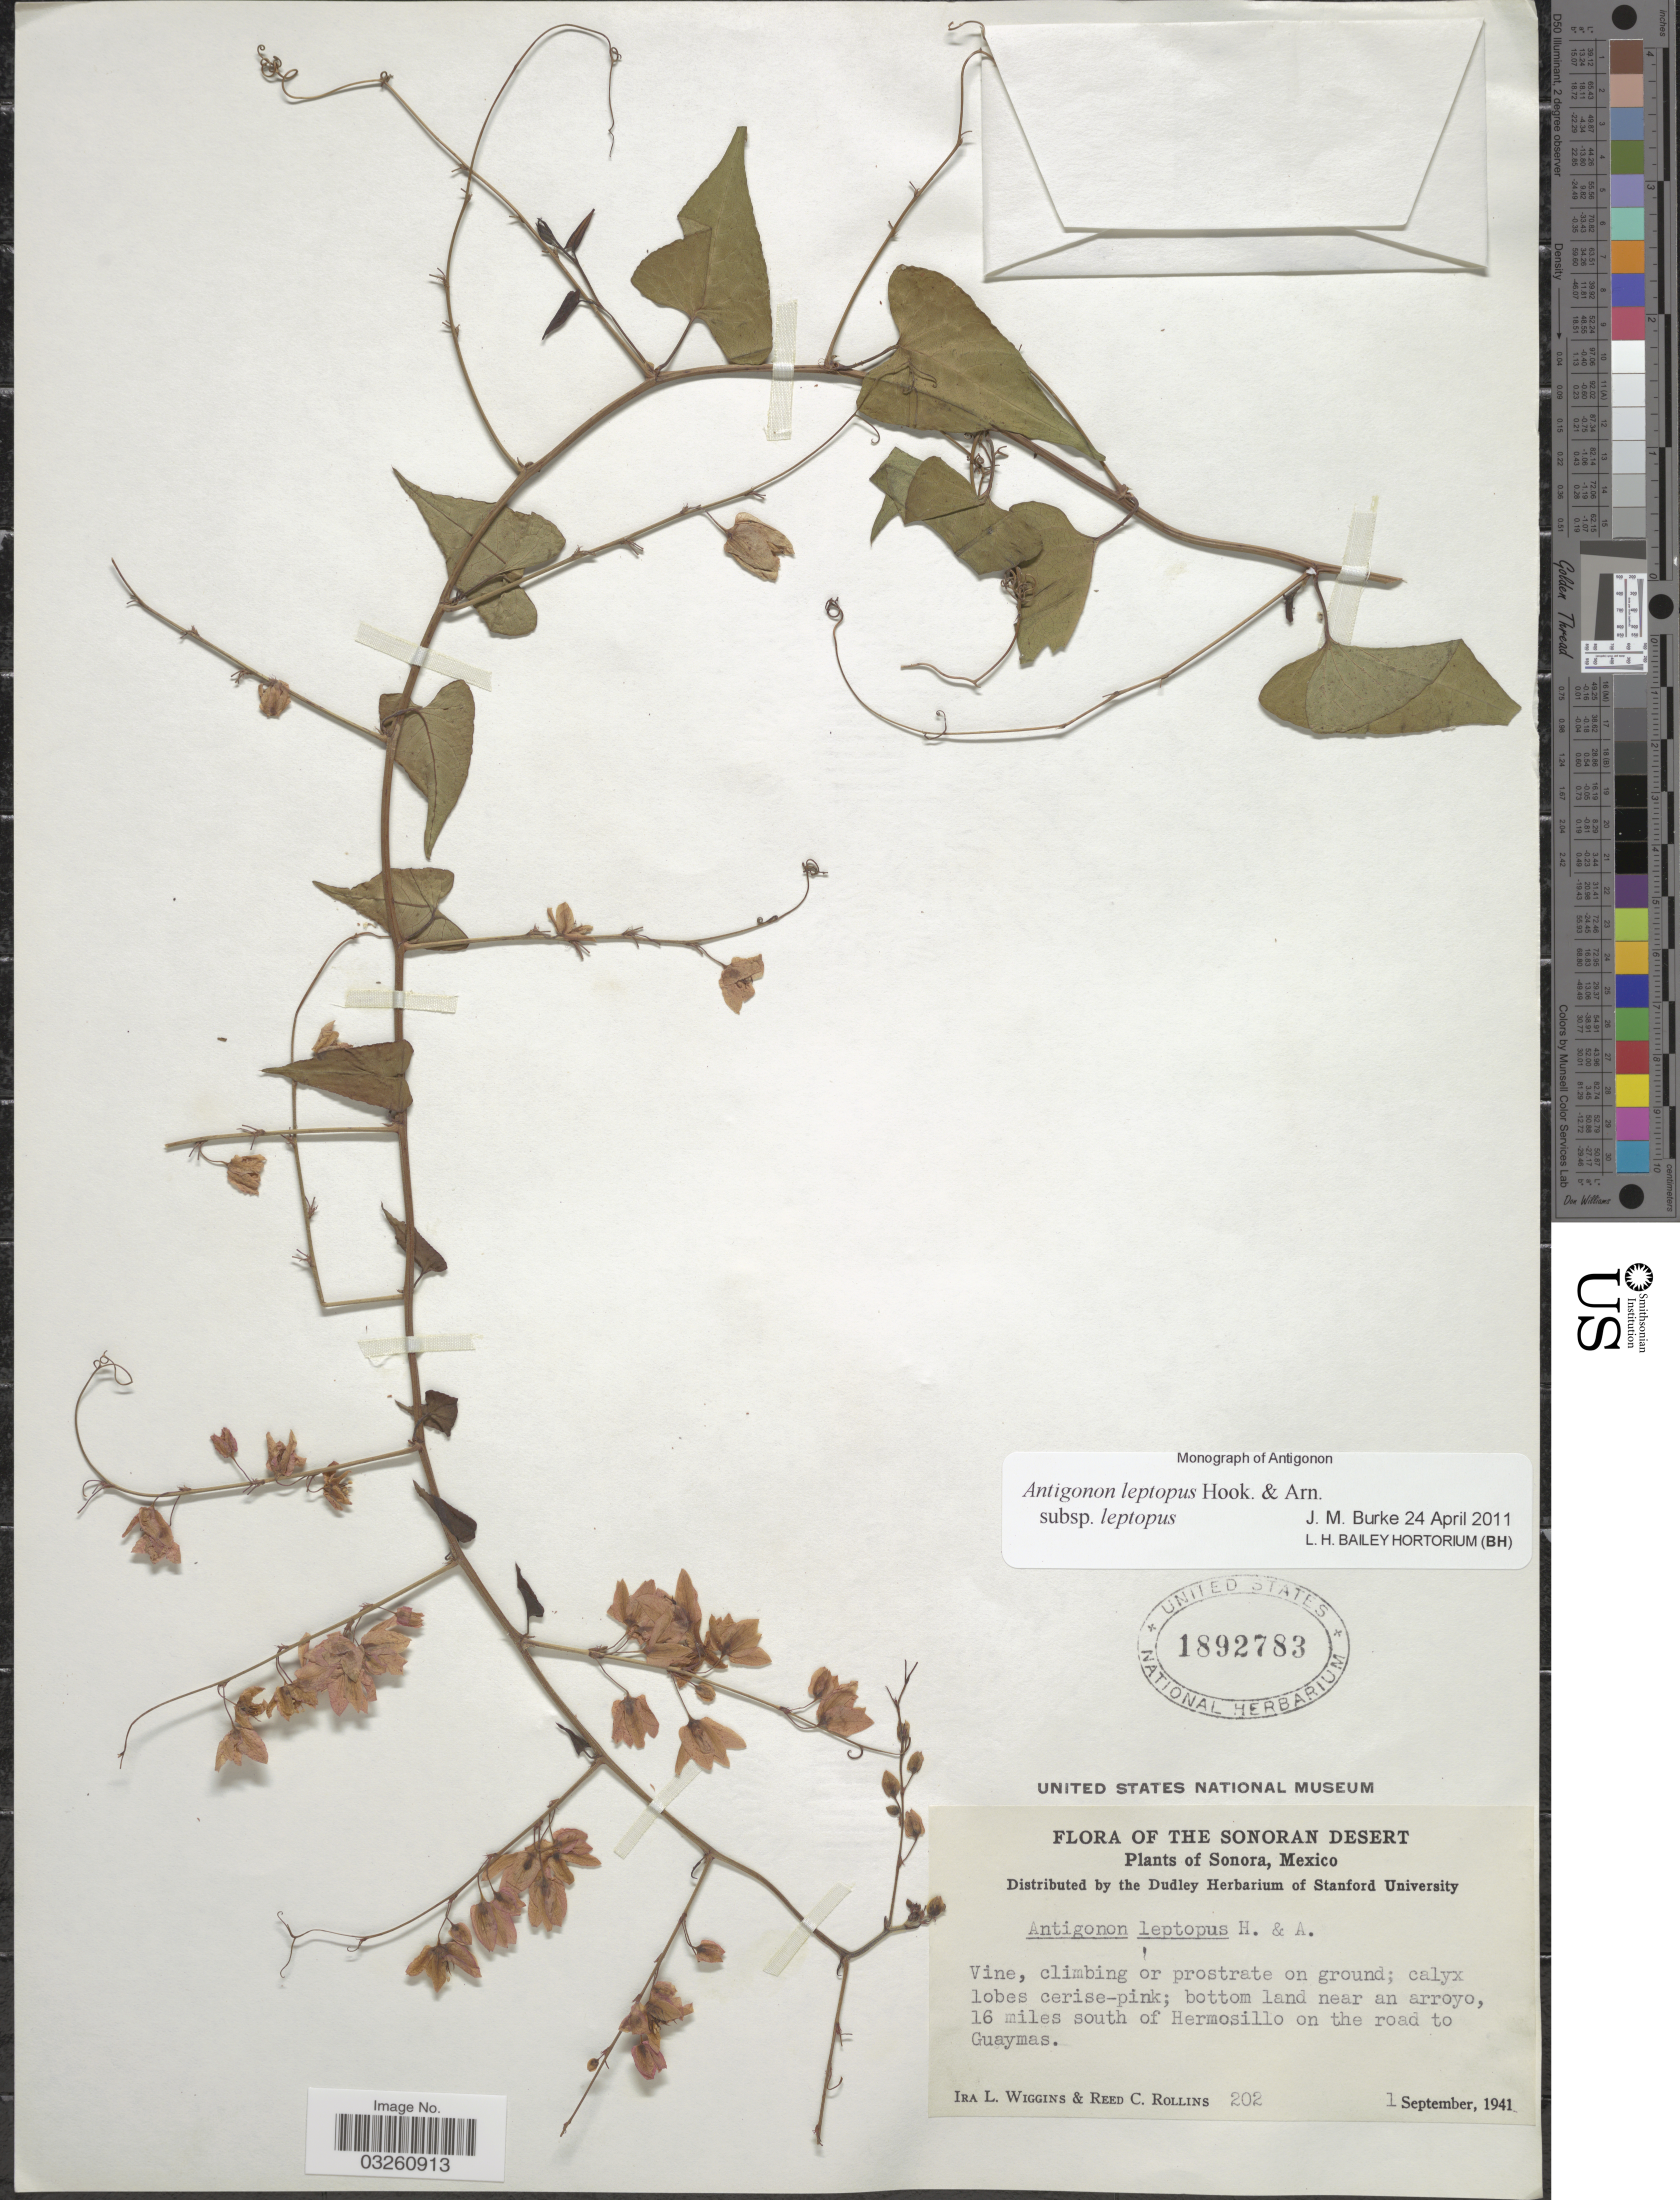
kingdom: Plantae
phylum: Tracheophyta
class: Magnoliopsida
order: Caryophyllales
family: Polygonaceae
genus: Antigonon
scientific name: Antigonon leptopus subsp. leptopus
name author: Hook. & Arn.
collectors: I. L. Wiggins & R. C. Rollins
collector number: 202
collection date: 1941-09-01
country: Mexico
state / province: Sonora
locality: The Sonoran Desert. 16 miles south of Hermosillo on the road to Guaymas.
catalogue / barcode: US 1892783